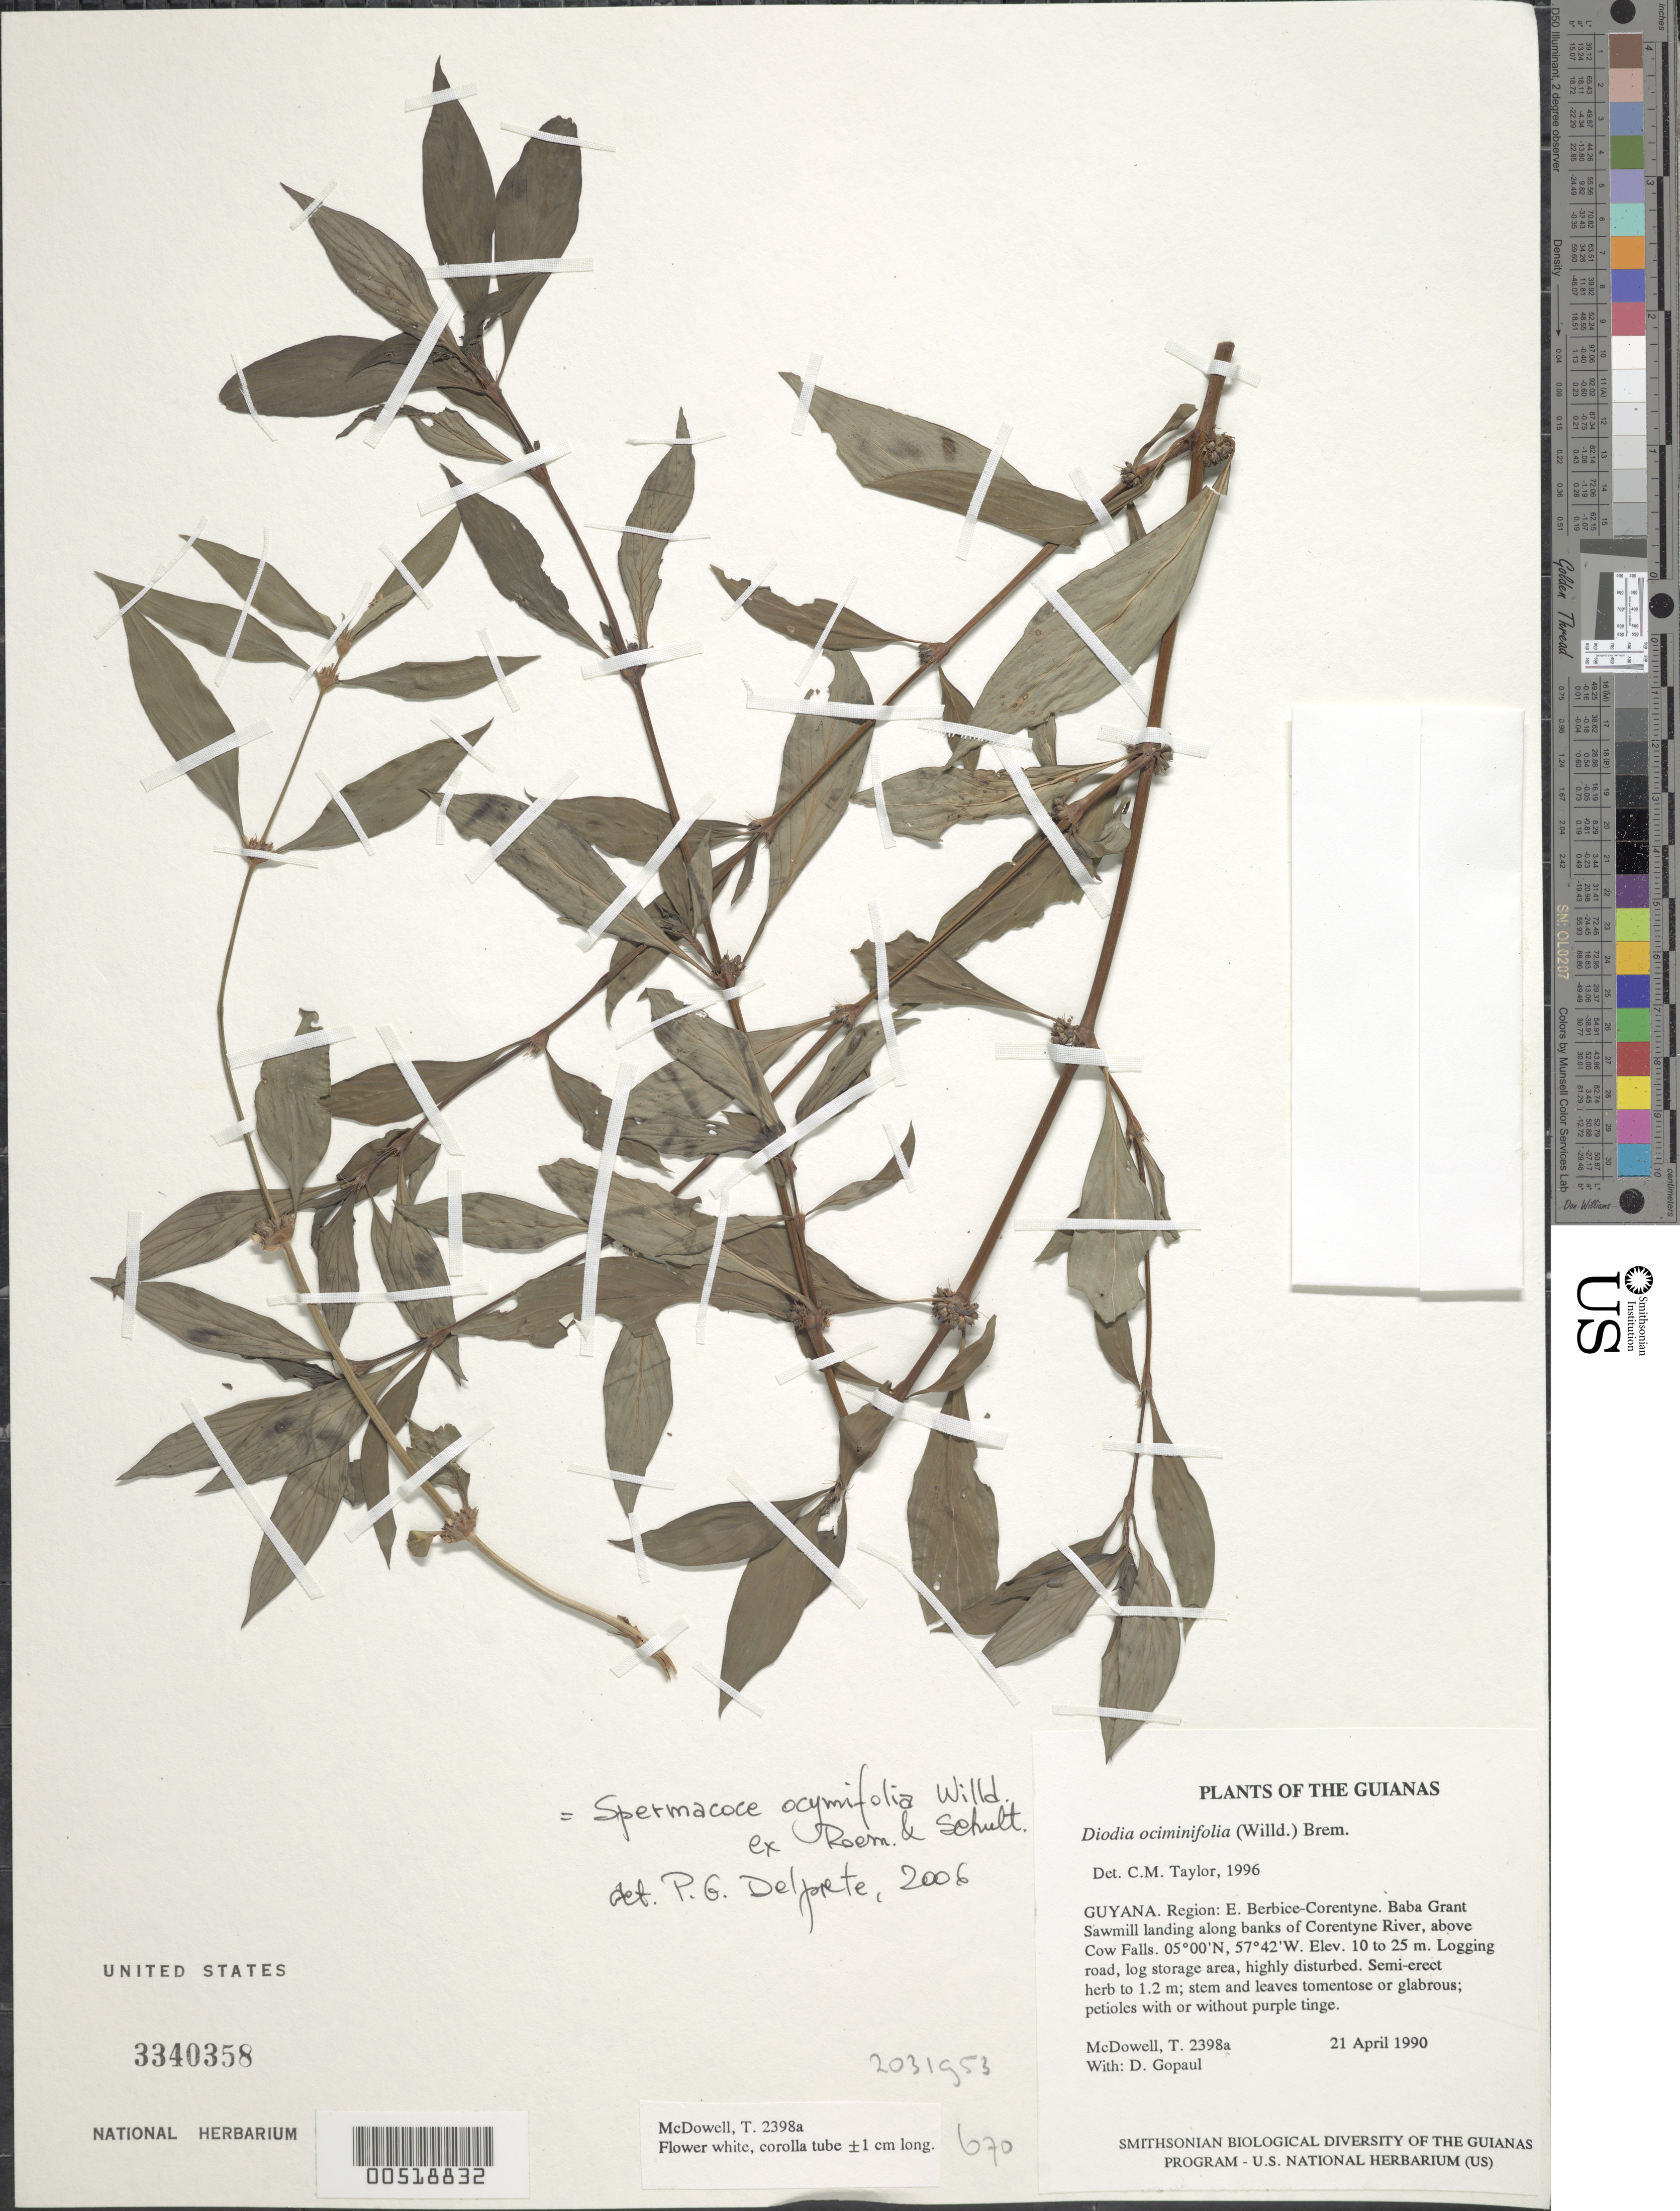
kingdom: Plantae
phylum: Tracheophyta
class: Magnoliopsida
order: Gentianales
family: Rubiaceae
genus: Spermacoce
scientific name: Spermacoce ocymifolia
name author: Willd. ex Roem. & Schult.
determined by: Delprete, P. G., Herb. de Guyane Cay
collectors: T. McDowell & D. Gopaul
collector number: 2398 a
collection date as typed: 21 April 1990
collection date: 1990-04-21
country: Guyana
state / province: E. Berbice-Corentyne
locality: Baba Grant Sawmill landing along banks of Corentyne River, above Cow Falls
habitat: Logging road, log storage area, highly disturbed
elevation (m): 10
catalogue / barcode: US 3340358